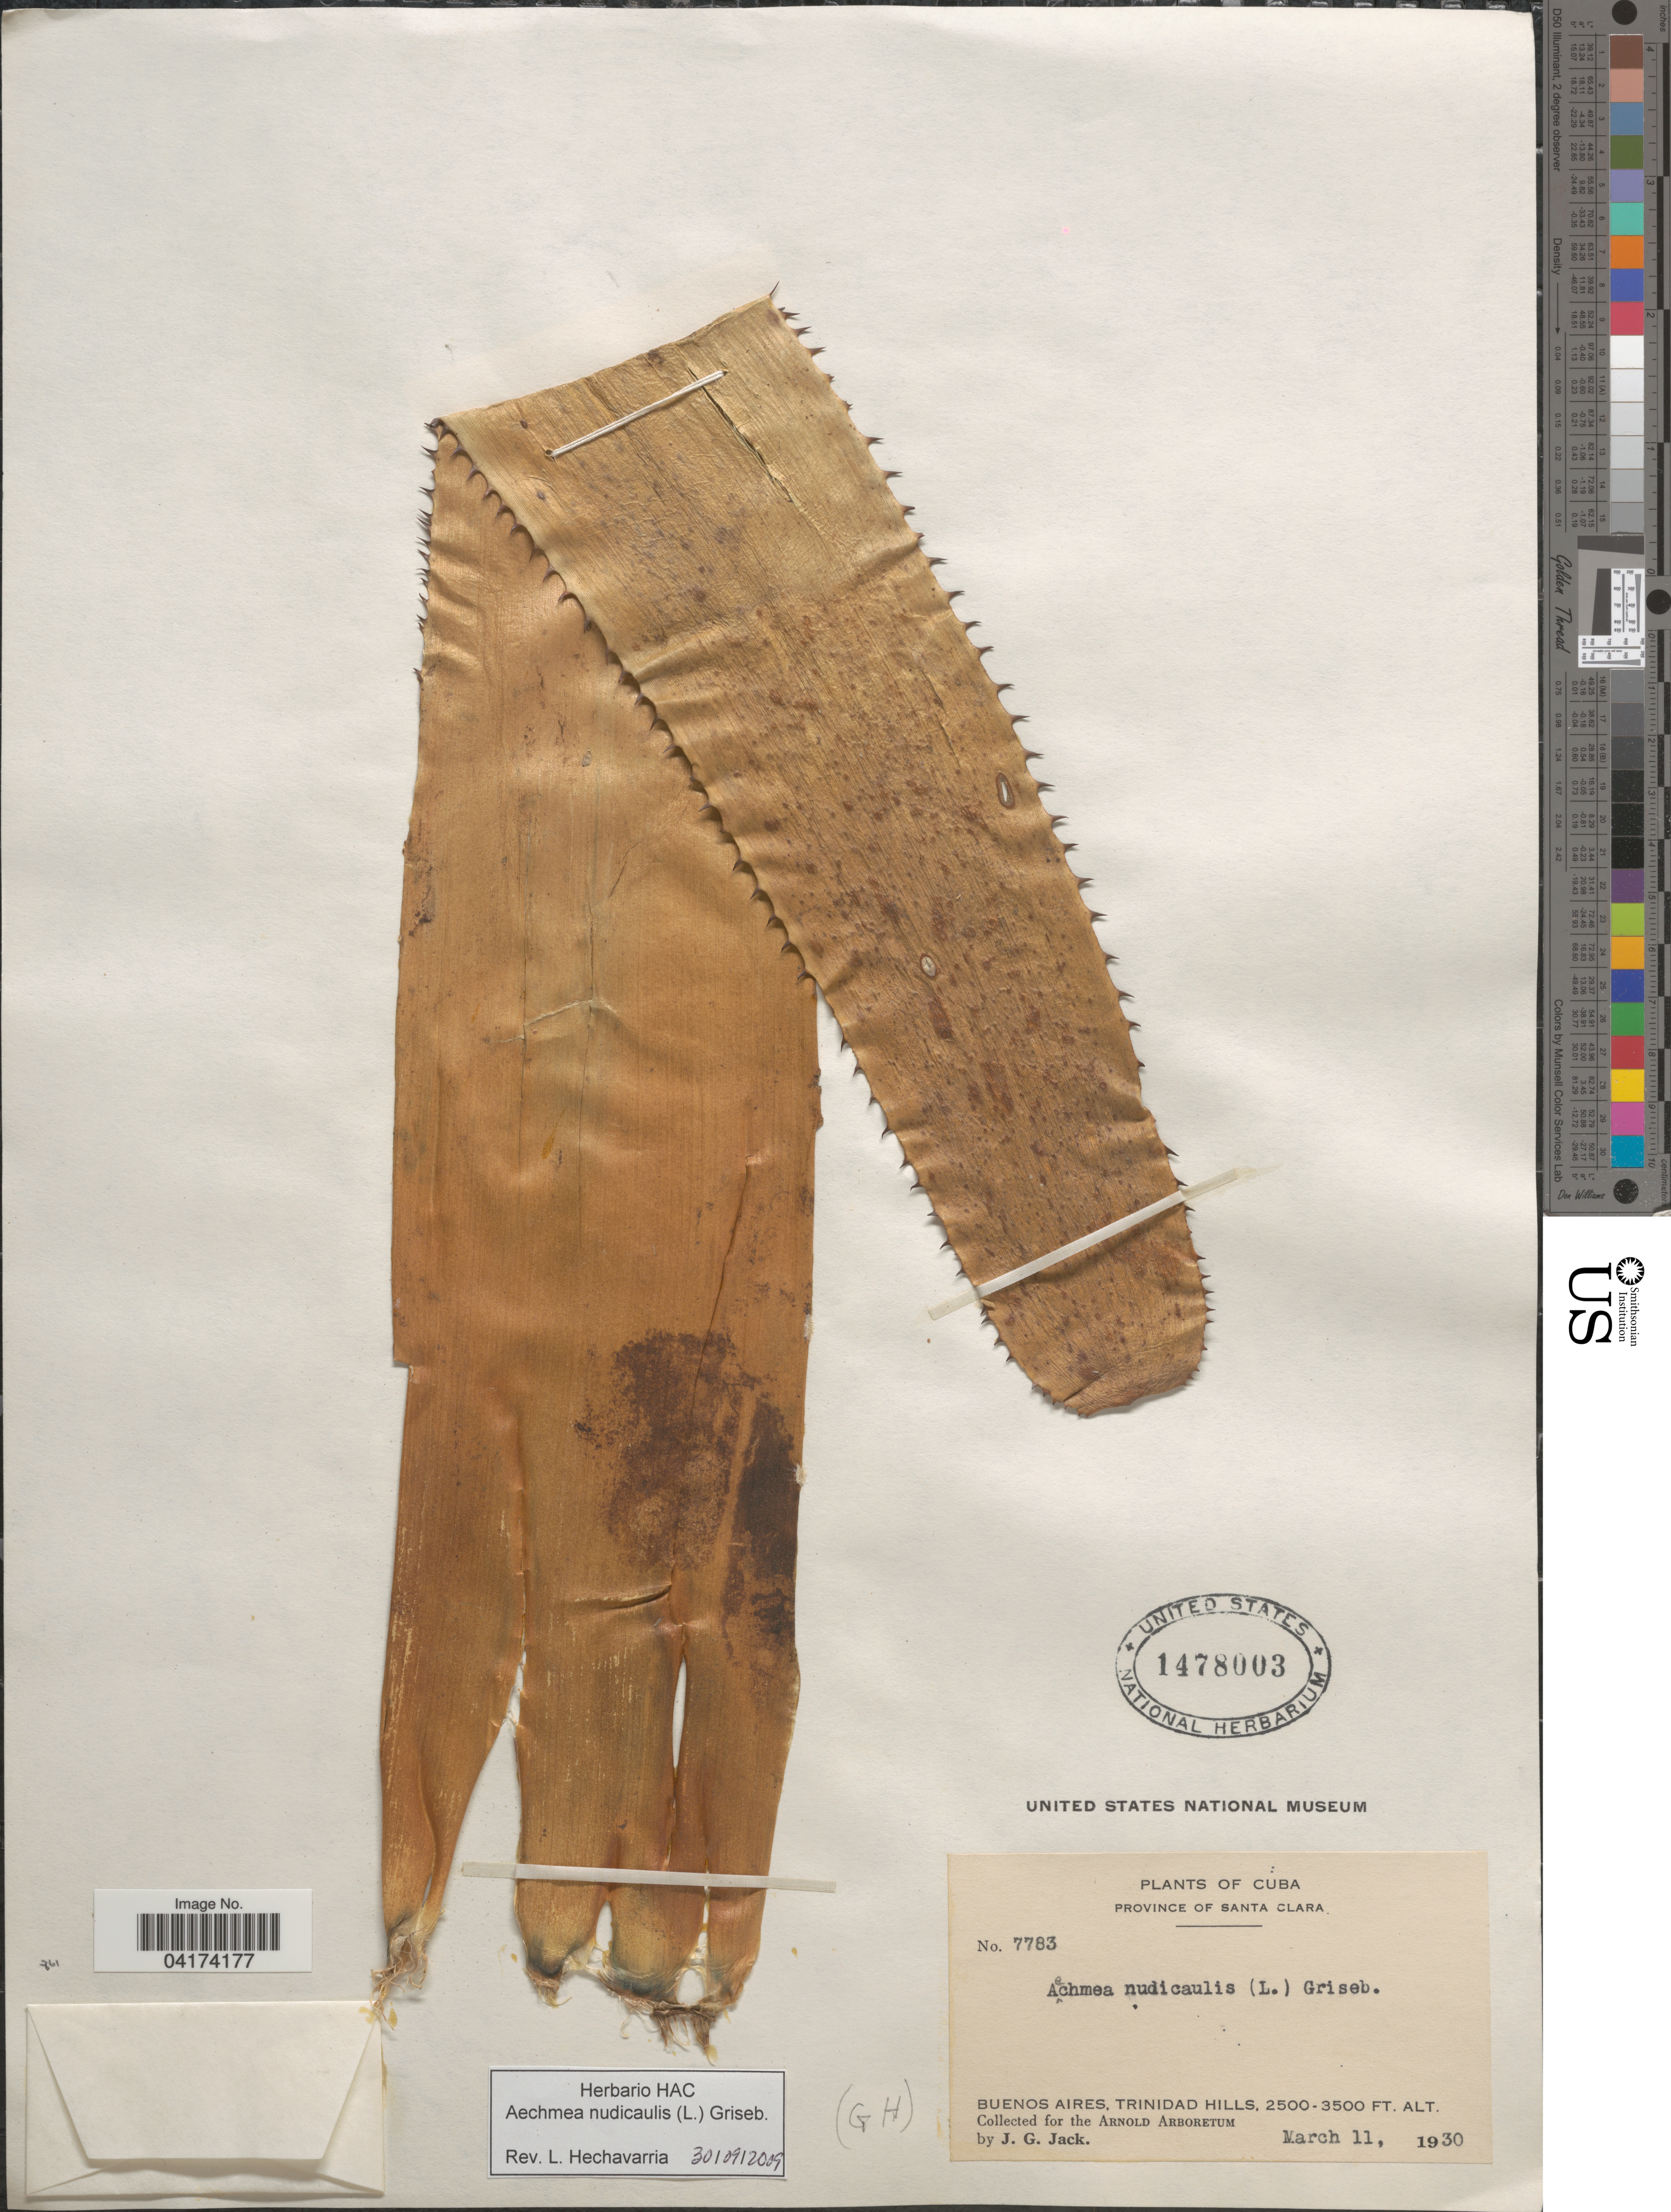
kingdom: Plantae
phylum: Tracheophyta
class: Liliopsida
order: Poales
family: Bromeliaceae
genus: Aechmea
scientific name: Aechmea nudicaulis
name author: (L.) Griseb.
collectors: J. G. Jack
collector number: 7783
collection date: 1930-03-11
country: Cuba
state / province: Las Villas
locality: Province of Santa Clara. Buenos Aires, Trinidad Hills.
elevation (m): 762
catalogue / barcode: US 1478003